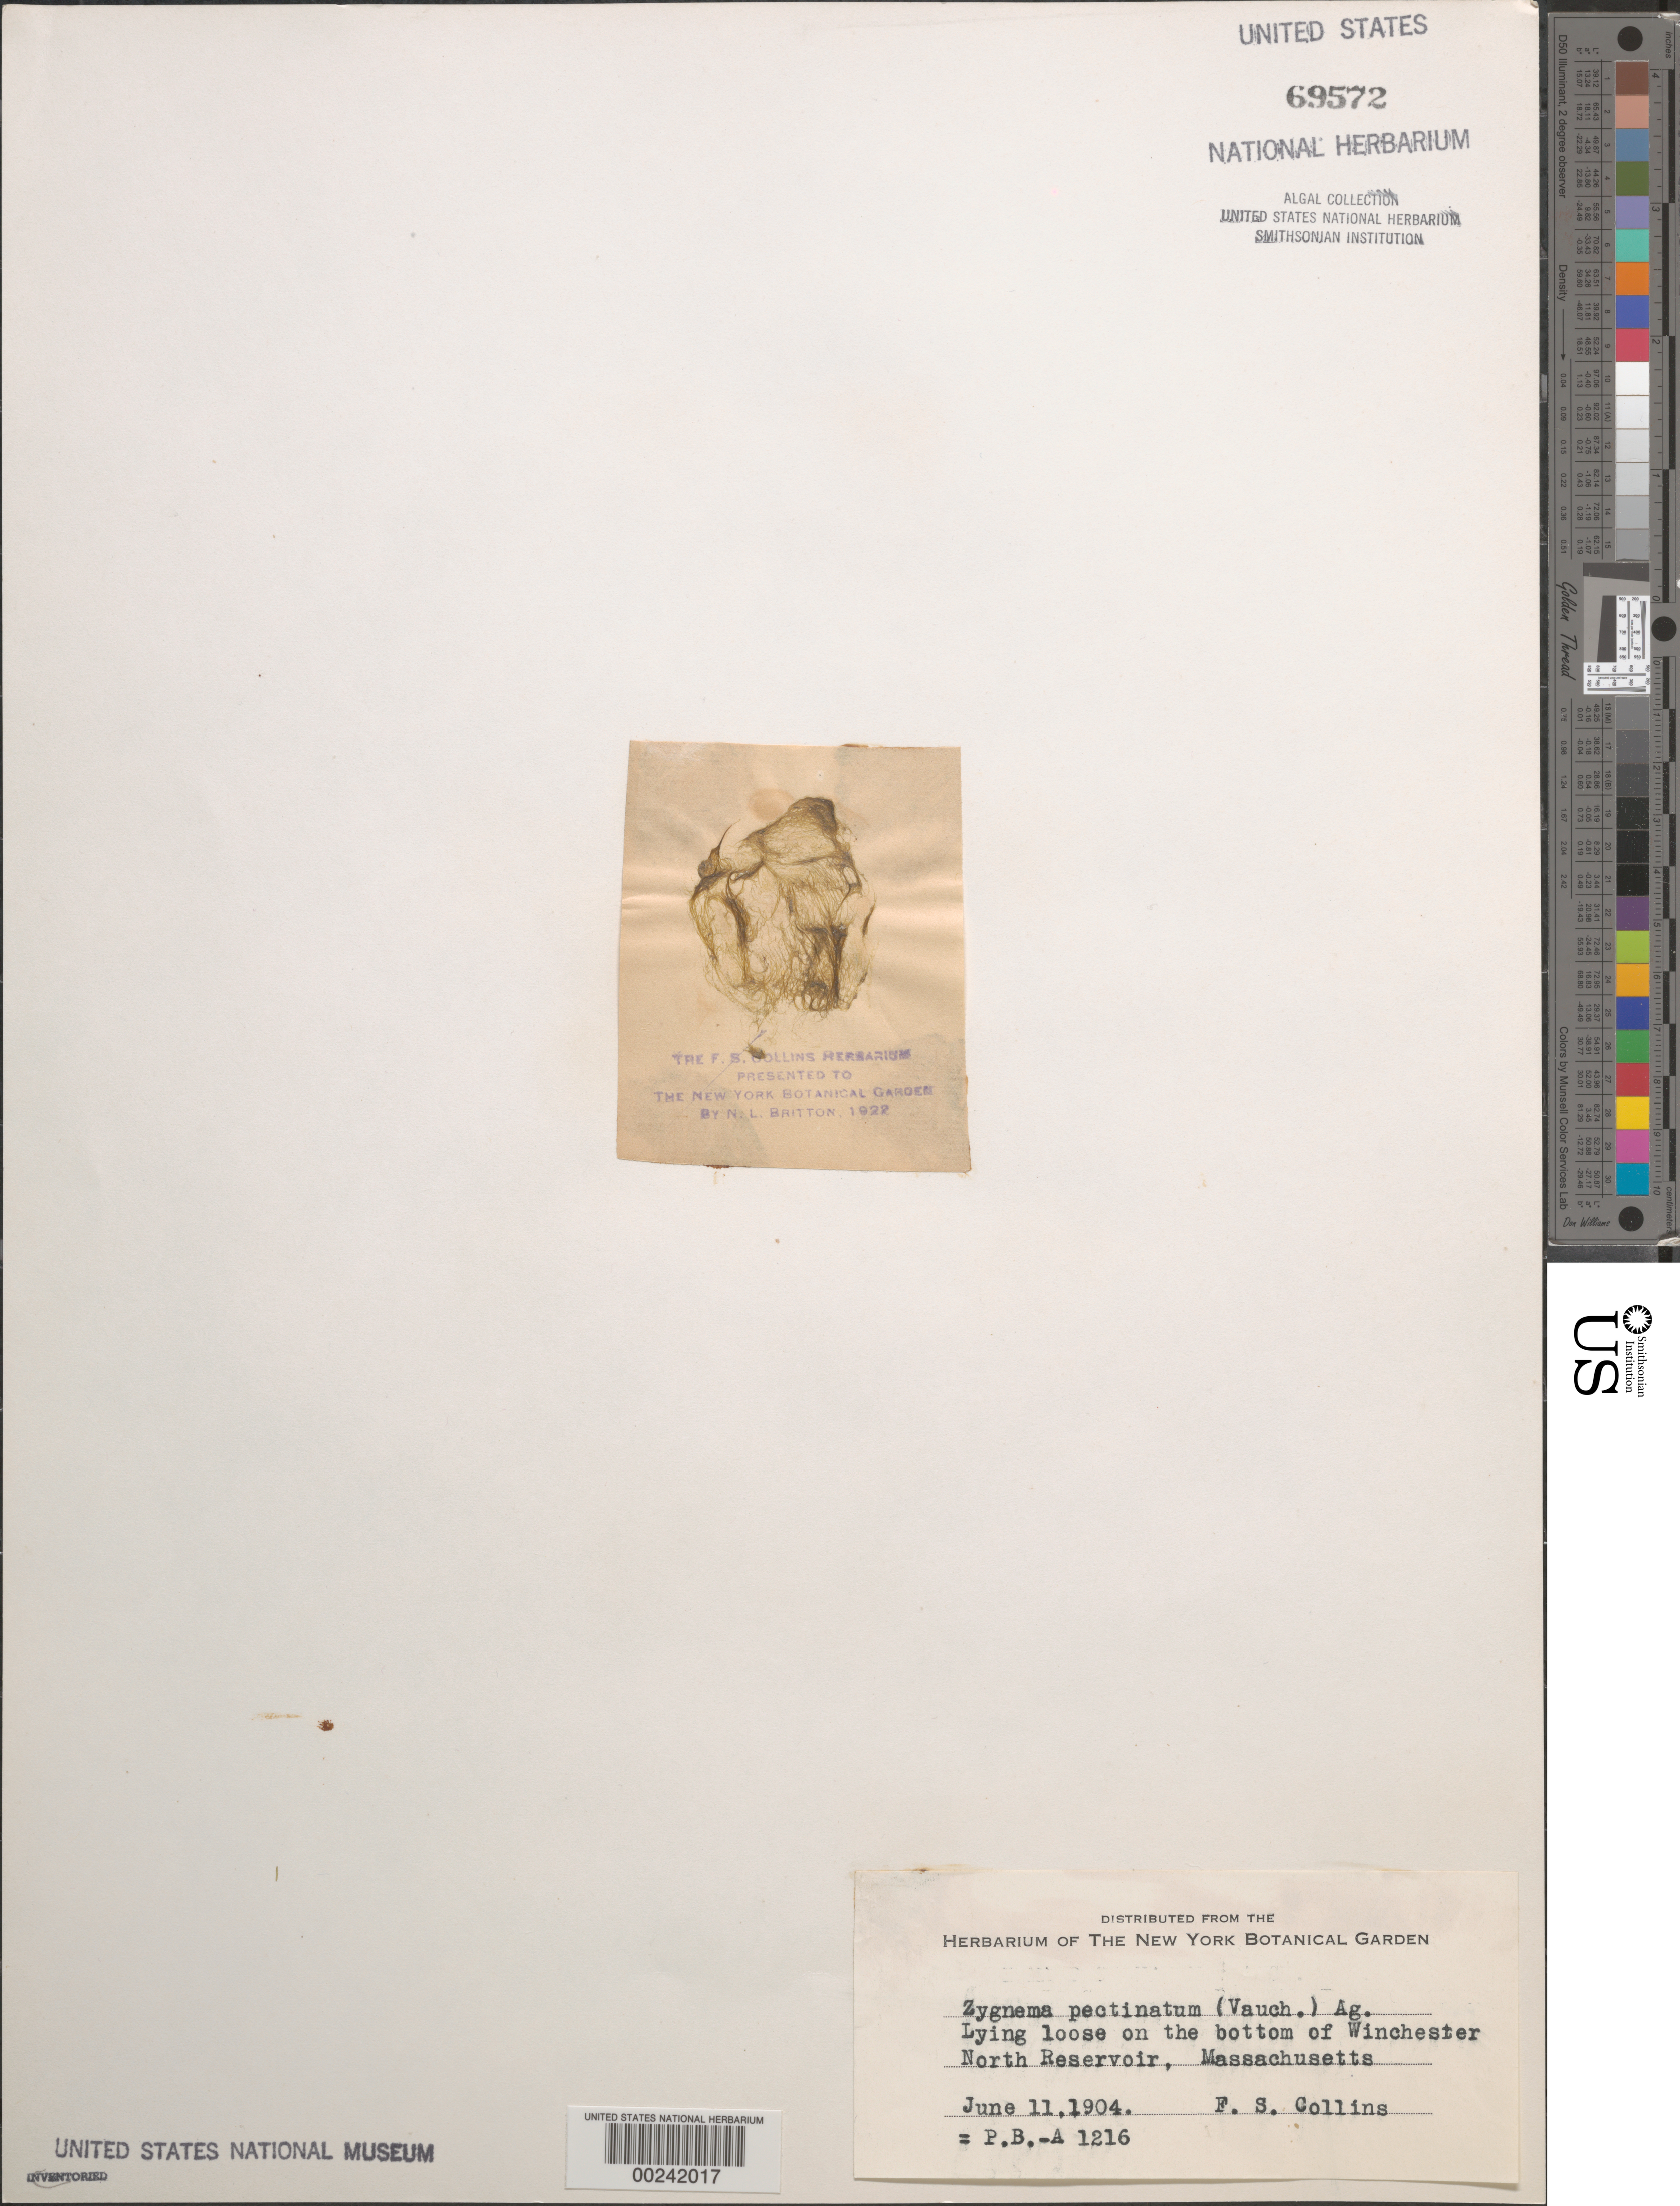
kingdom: Plantae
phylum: Charophyta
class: Zygnematophyceae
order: Zygnematales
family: Zygnemataceae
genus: Zygnema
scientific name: Zygnema pectinatum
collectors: F. Collins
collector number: PB-A 1216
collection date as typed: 11 Jun 1904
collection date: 1904-06-11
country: United States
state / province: Massachusetts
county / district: Middlesex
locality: Winchester North Reservoir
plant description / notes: Collins, Holden & Setchell, Phycotheca Boreali-Americana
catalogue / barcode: US 69572